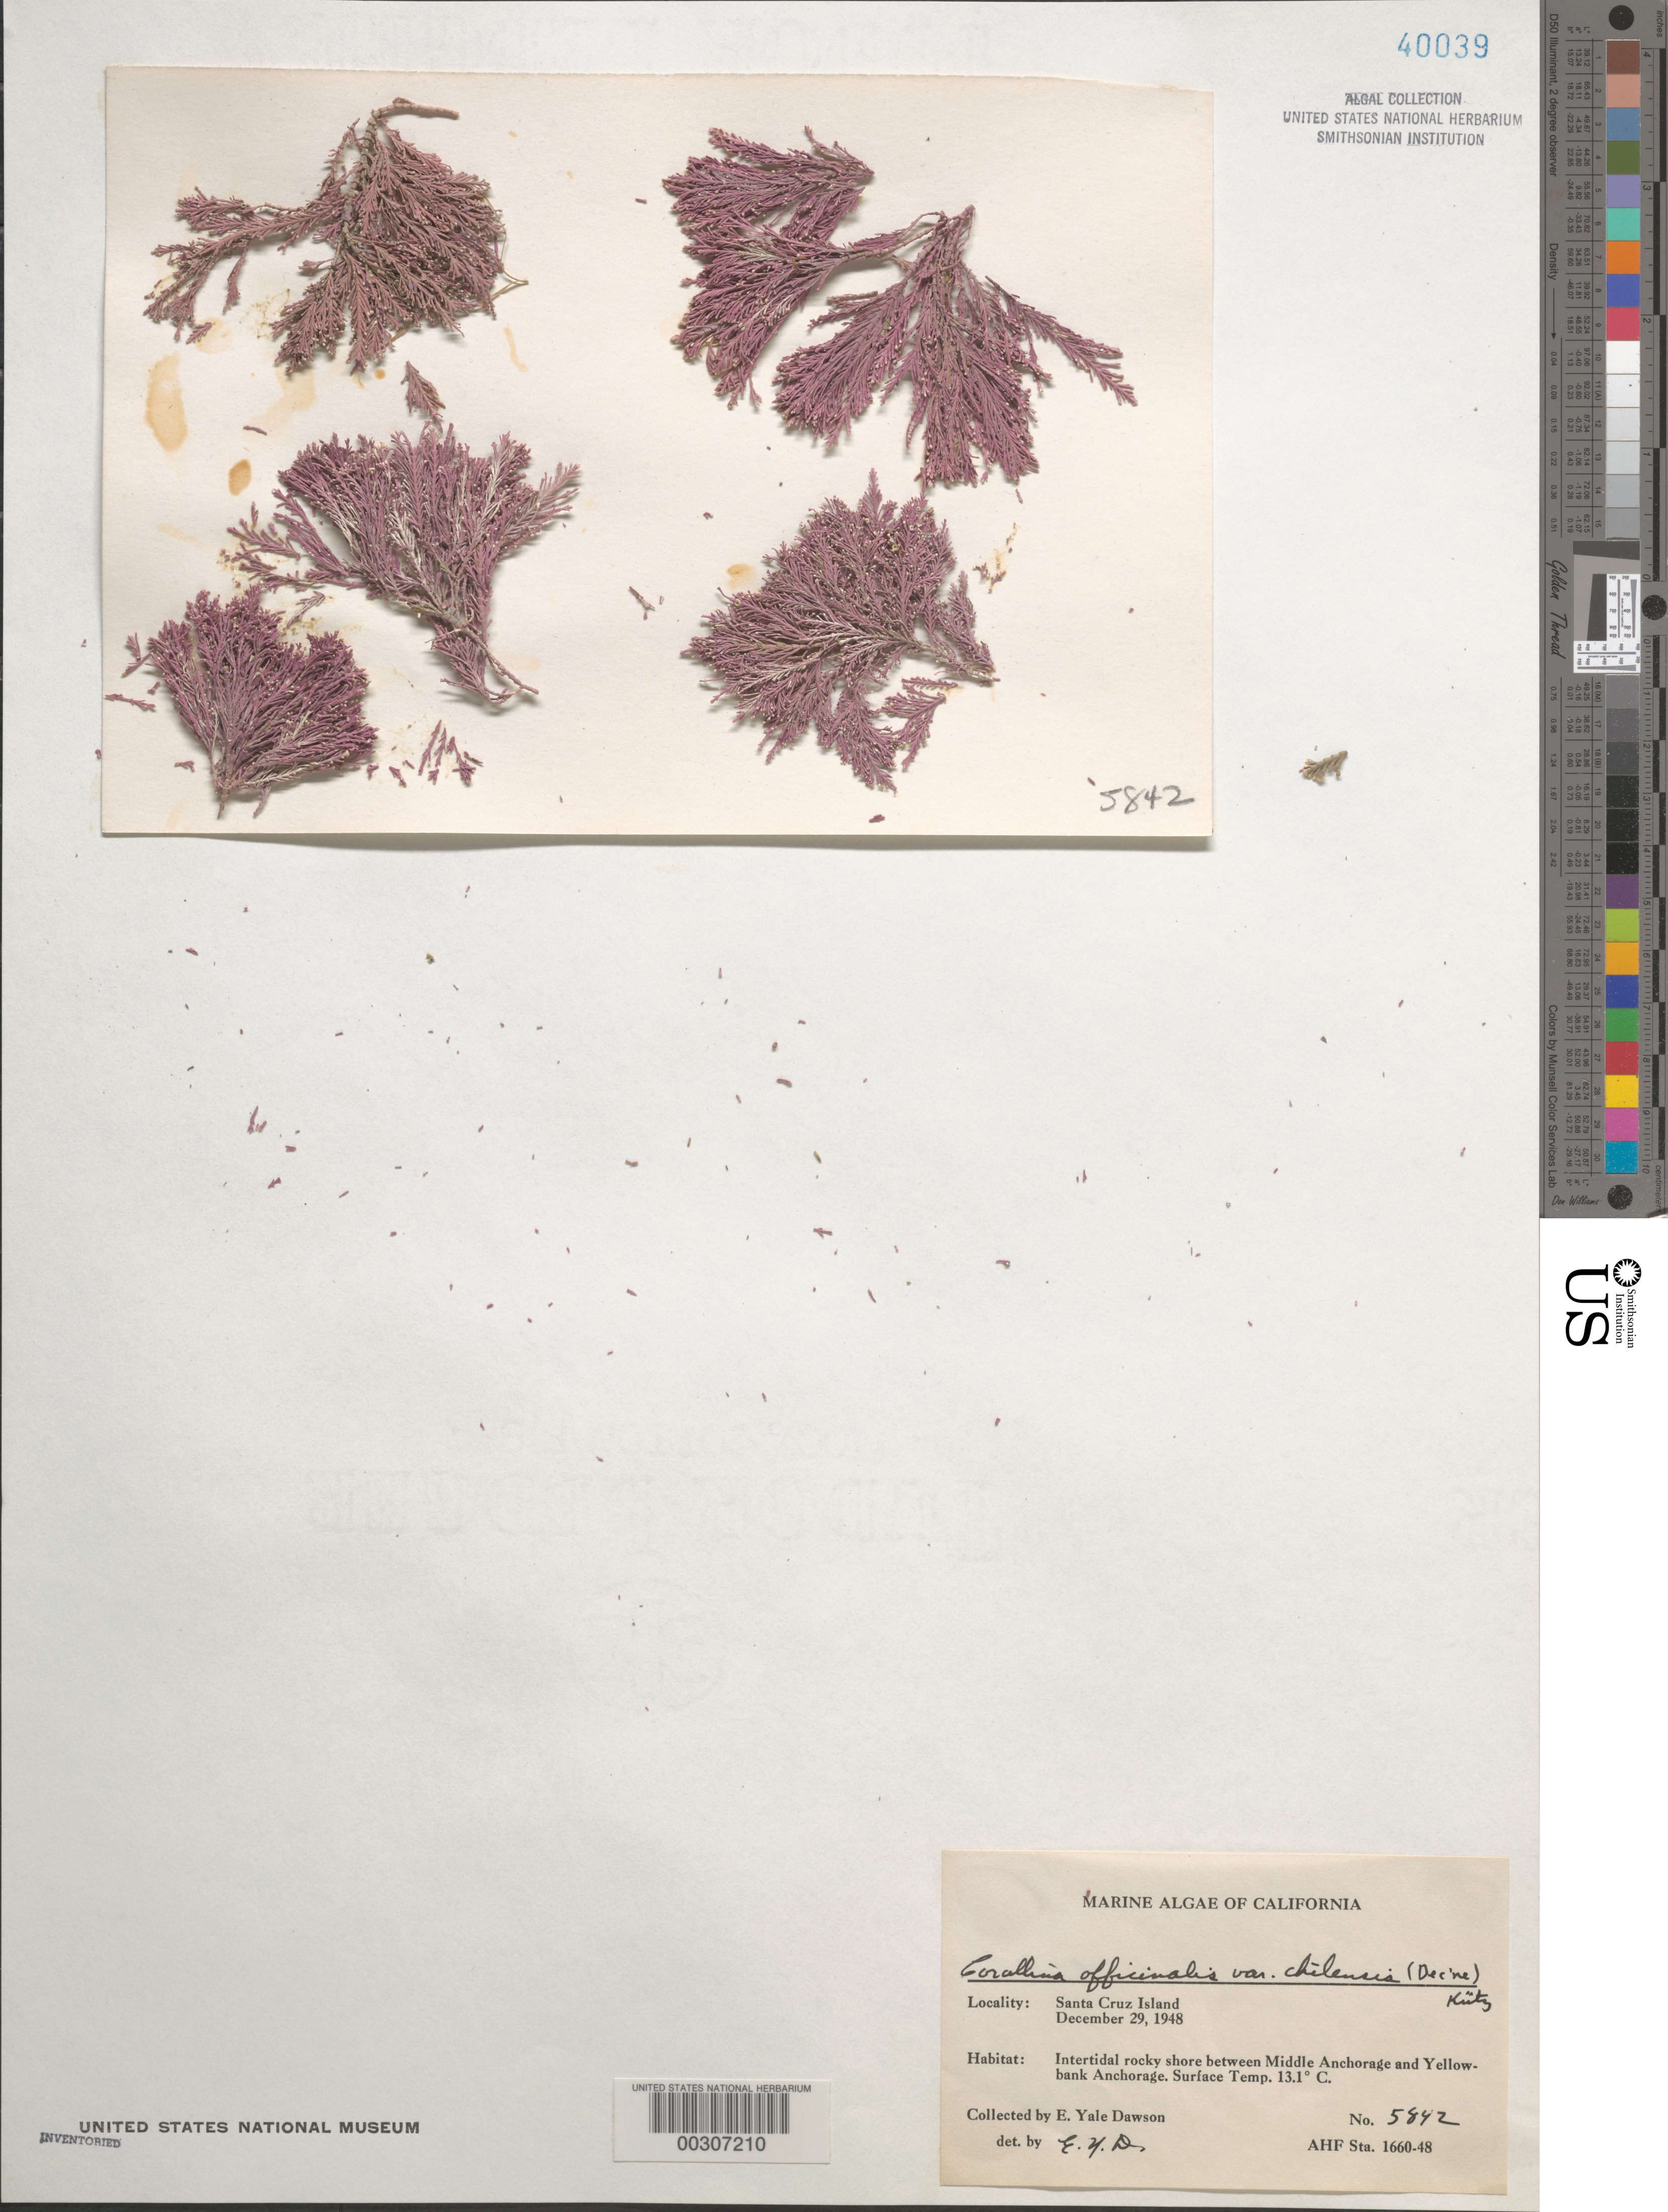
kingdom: Plantae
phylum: Rhodophyta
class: Florideophyceae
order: Corallinales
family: Corallinaceae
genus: Corallina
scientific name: Corallina officinalis var. chilensis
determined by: Dawson, E. Y.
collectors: E. Y. Dawson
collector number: EYD 5842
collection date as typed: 29 Dec 1948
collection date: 1948-12-29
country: United States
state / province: California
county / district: Santa Barbara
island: Santa Cruz Island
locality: Between Middle Anchorage and Yellowbank Anchorage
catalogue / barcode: US 40039